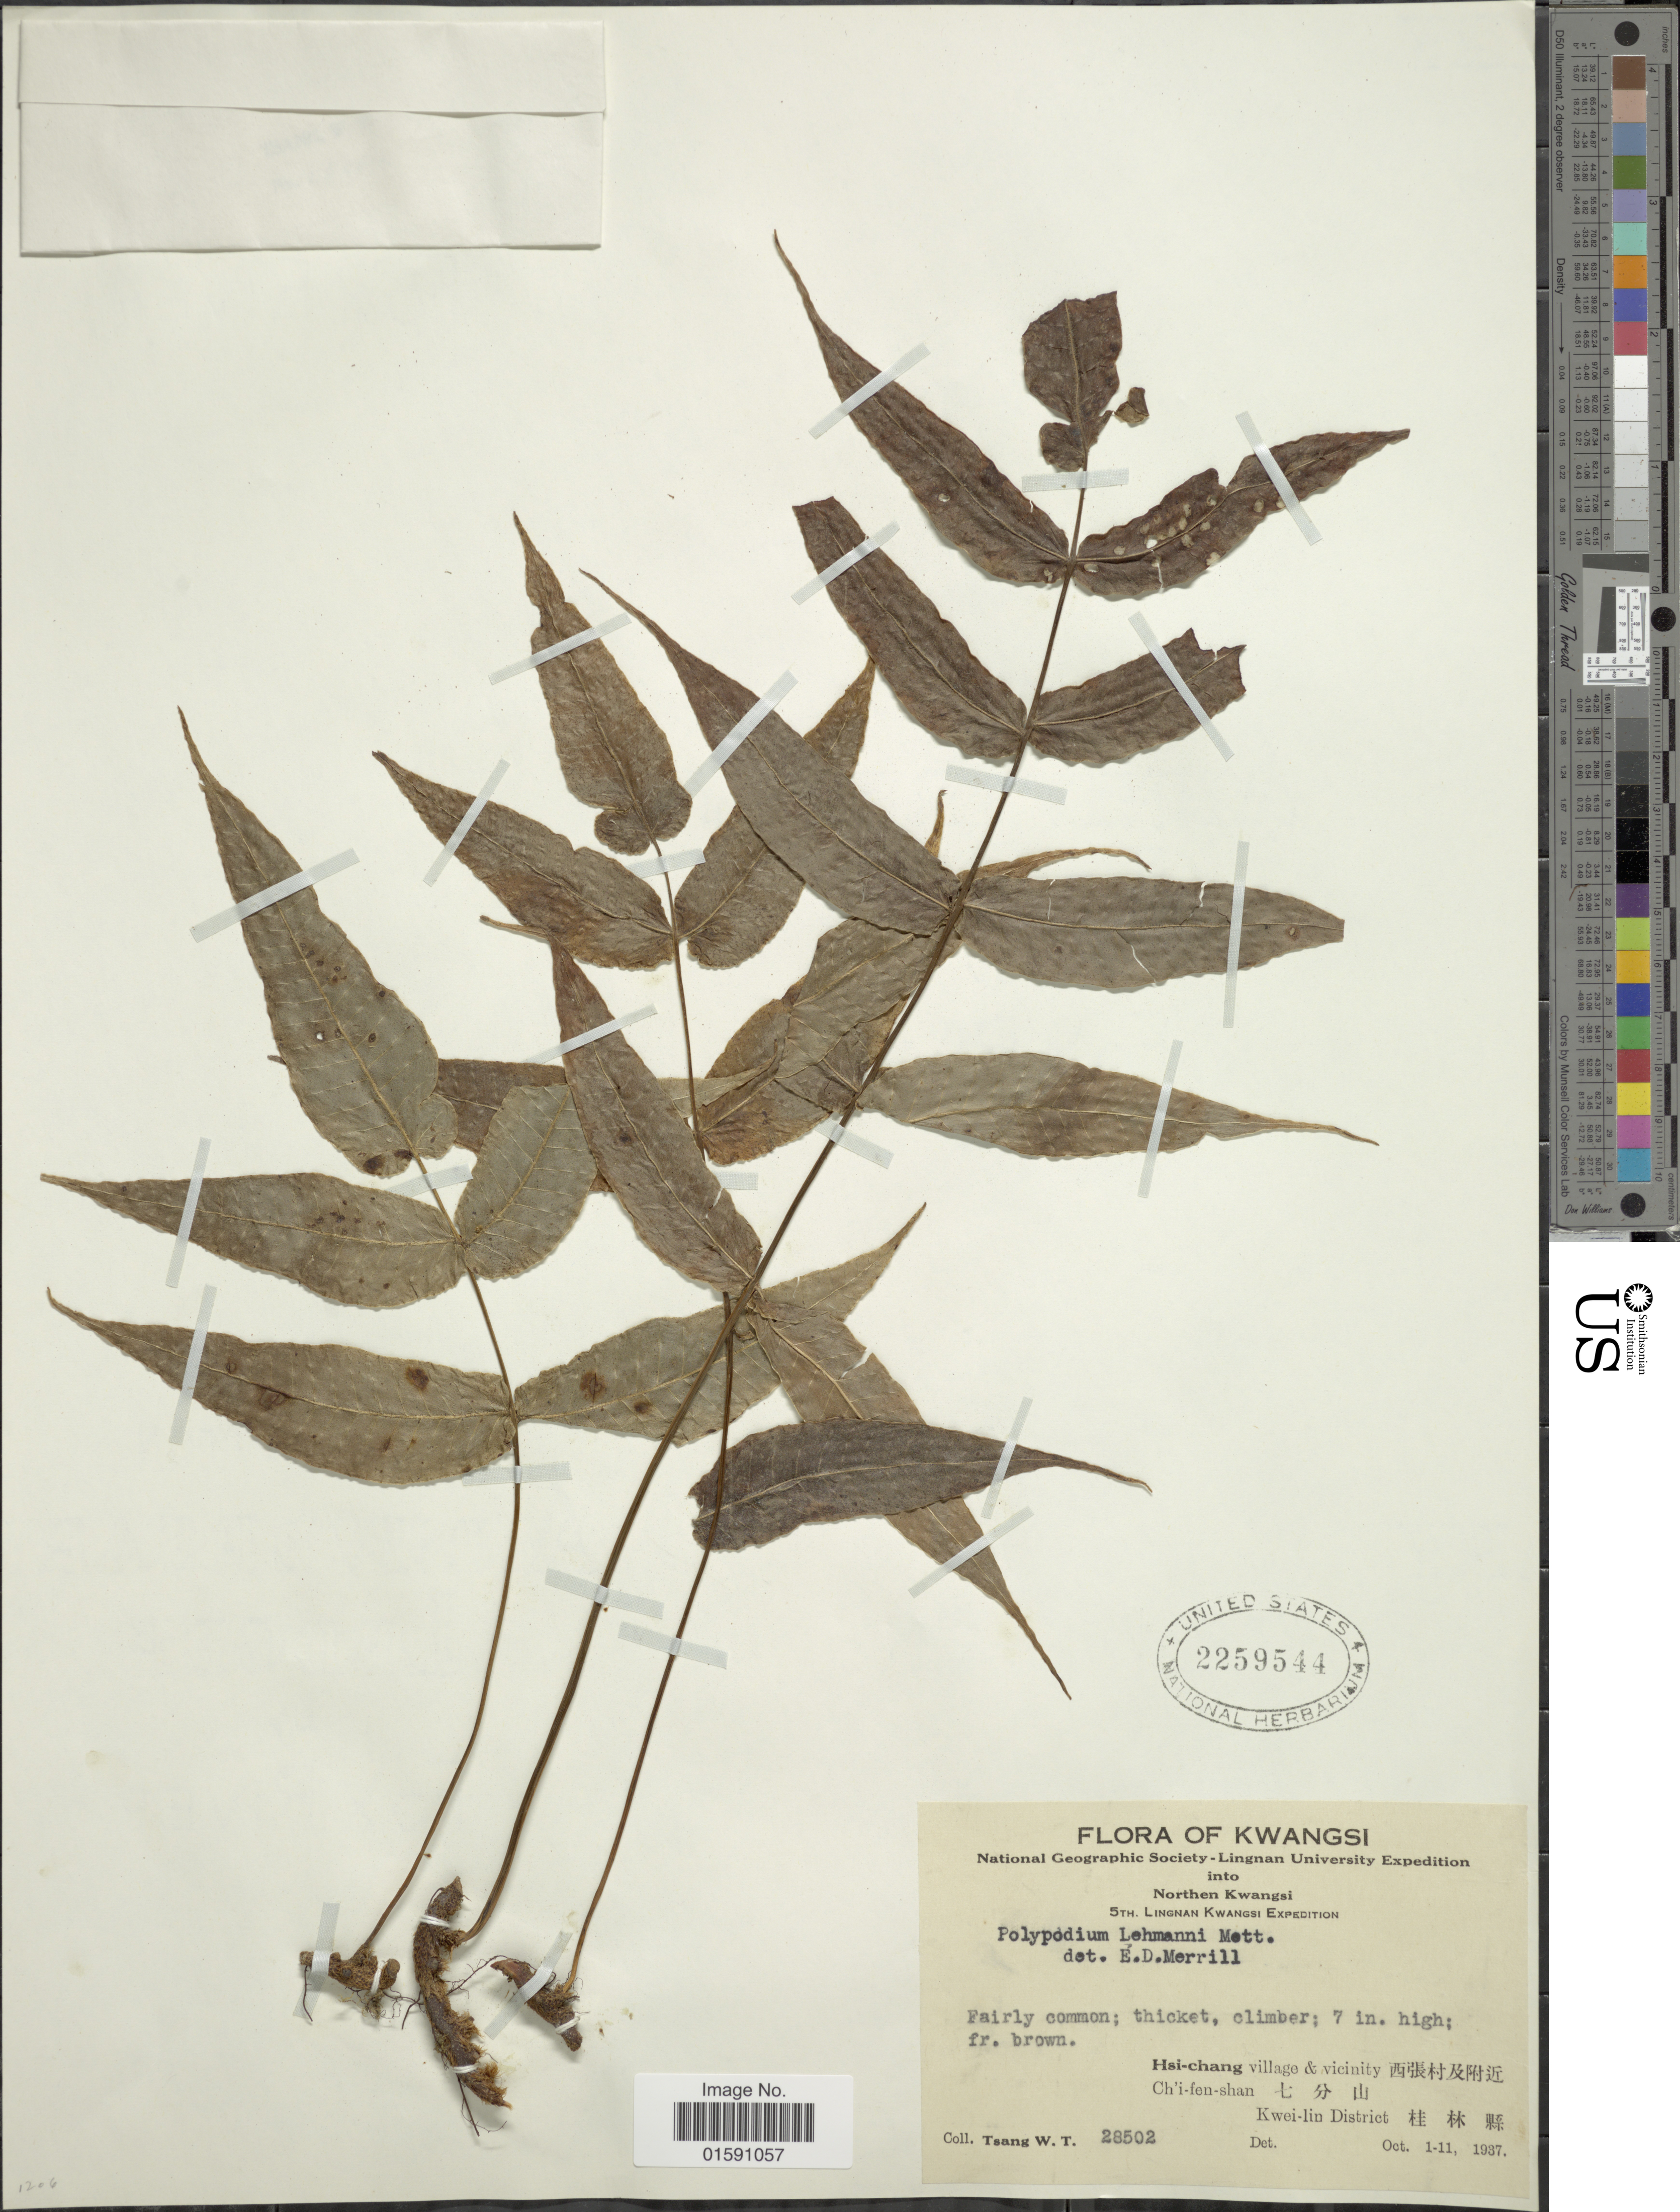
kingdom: Plantae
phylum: Tracheophyta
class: Polypodiopsida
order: Polypodiales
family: Polypodiaceae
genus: Arthromeris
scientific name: Arthromeris lehmannii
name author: (Mett.) Ching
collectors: W. T. Tsang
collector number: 28502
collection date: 1937-10-01/1937-10-11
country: China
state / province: Guangxi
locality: Northern Kwangsi, Hsi-chang village & vicinity. Ch'i-fen-shan, Kwei-lin district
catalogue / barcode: US 2259544